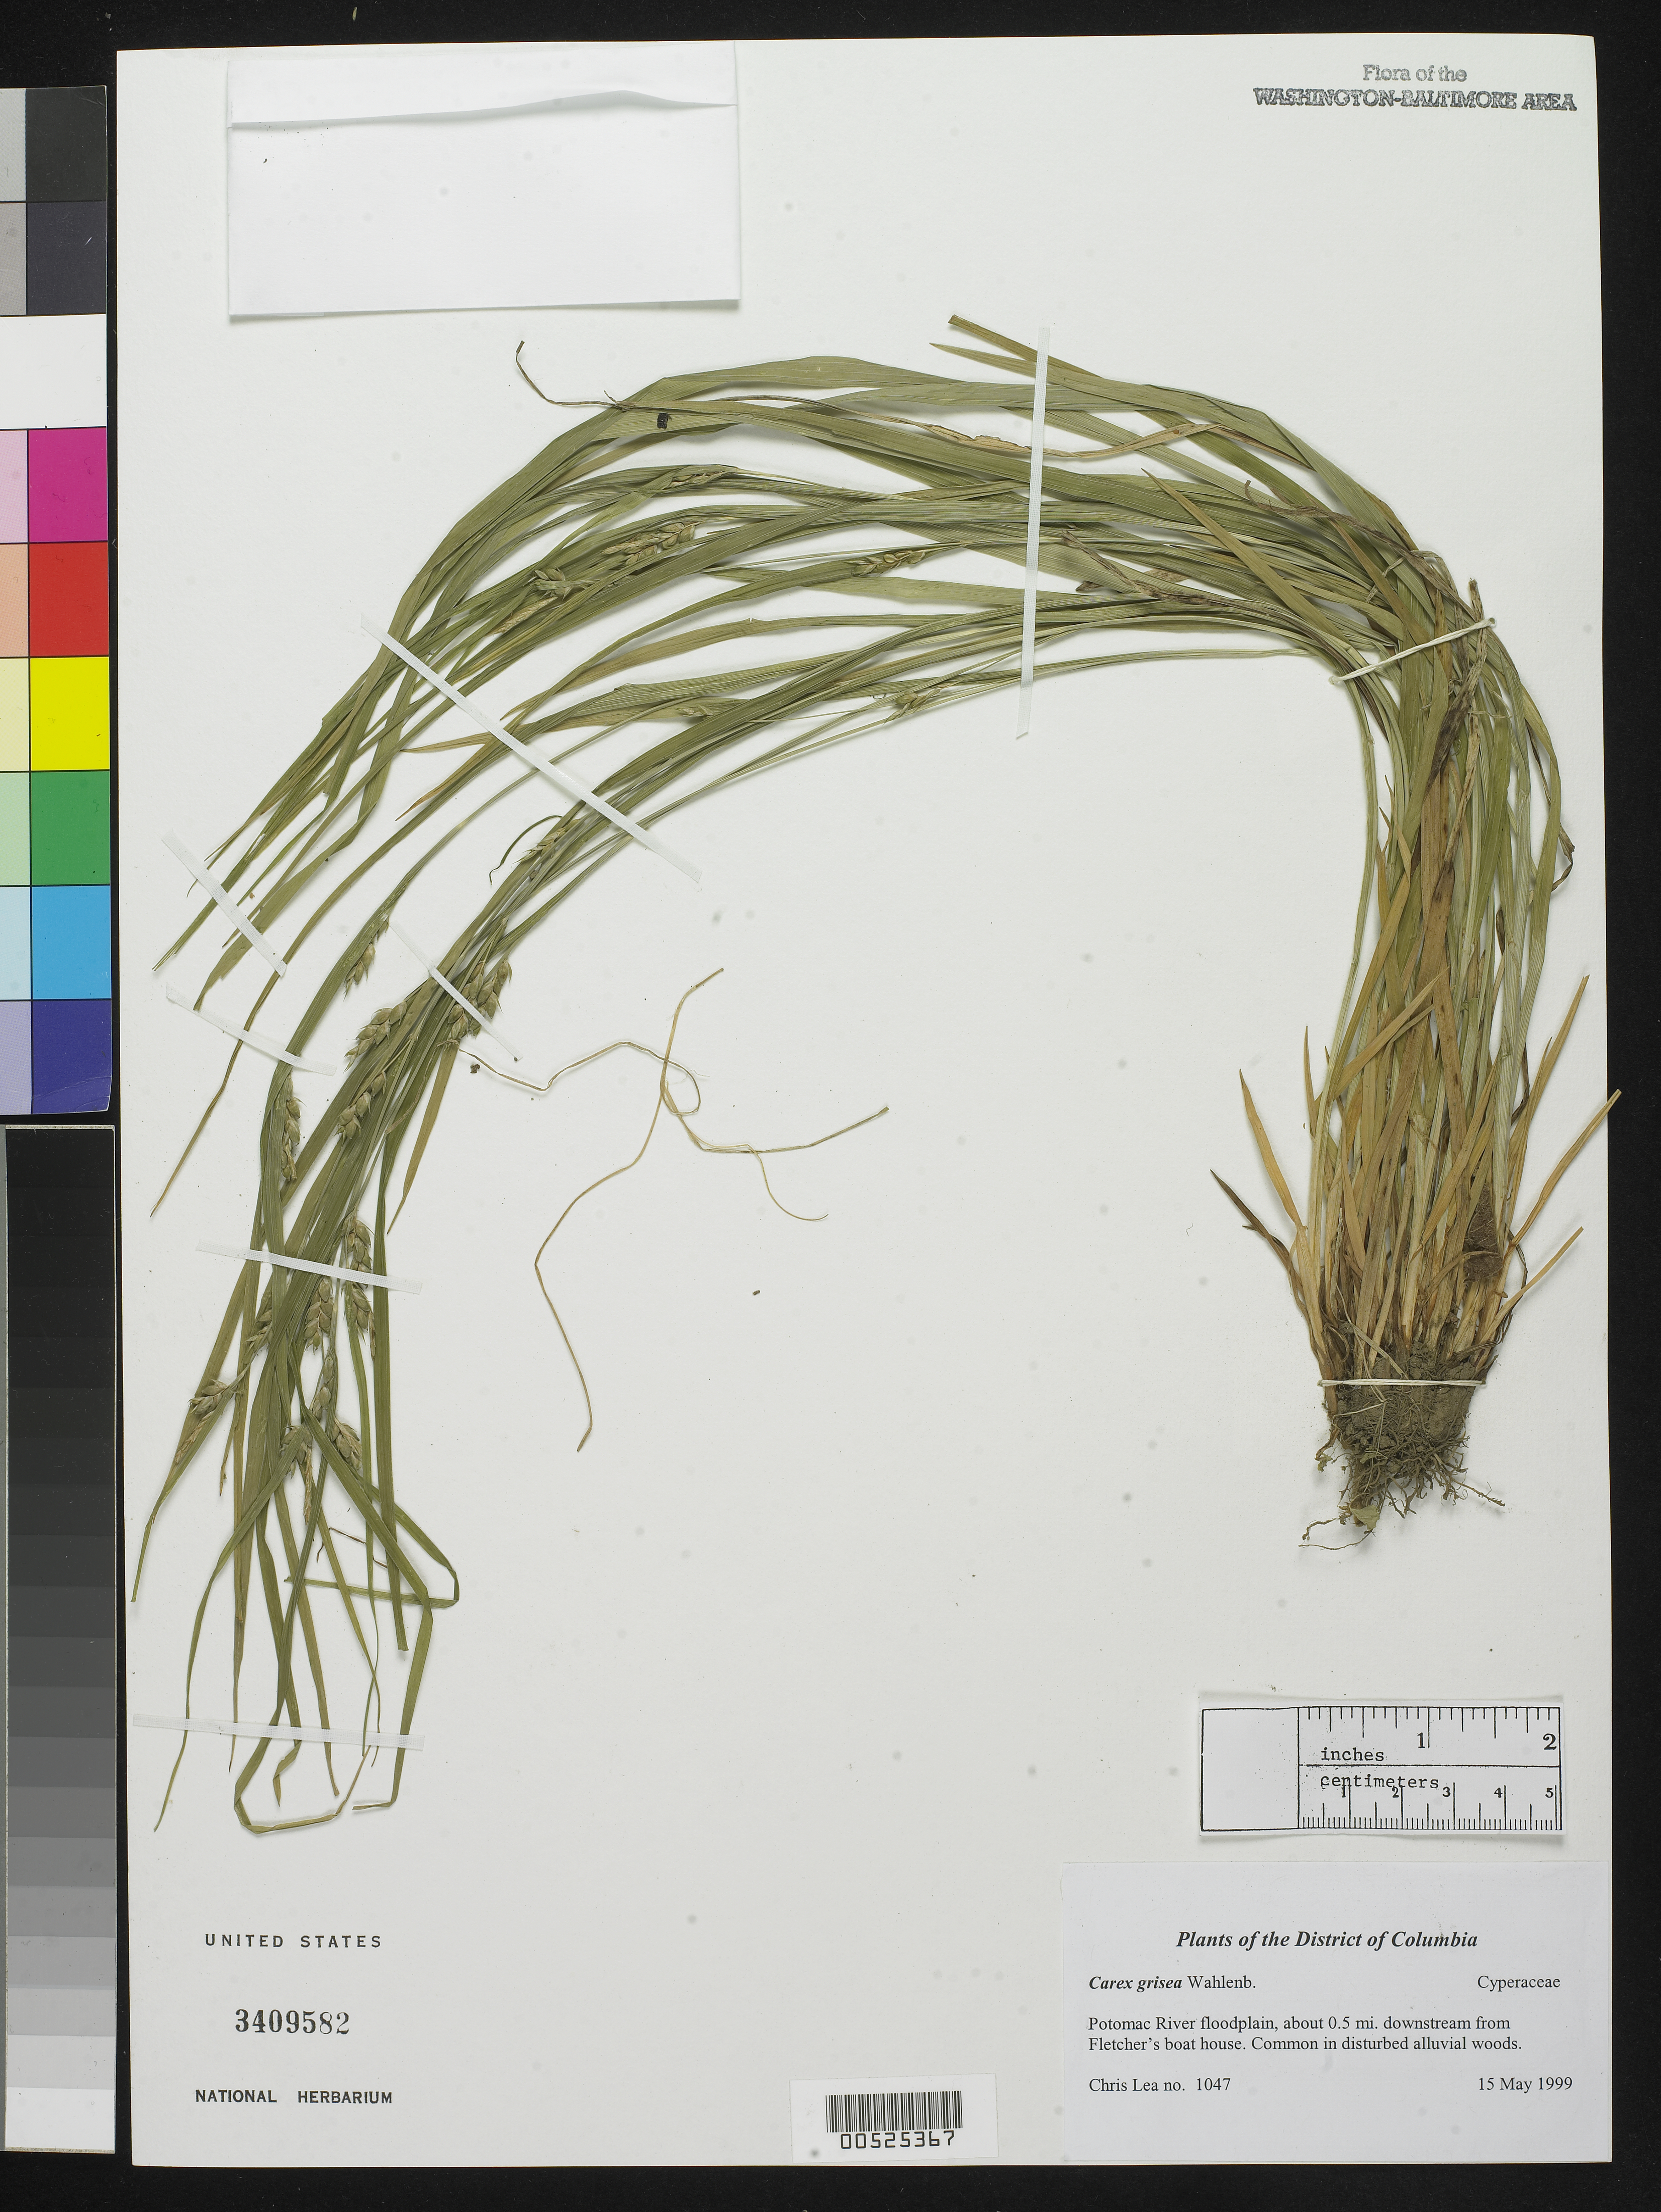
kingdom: Plantae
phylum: Tracheophyta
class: Liliopsida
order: Poales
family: Cyperaceae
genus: Carex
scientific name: Carex grisea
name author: Wahlenb.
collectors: C. Lea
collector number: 1047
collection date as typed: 15 May 1999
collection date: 1999-05-15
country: United States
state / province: Maryland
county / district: Montgomery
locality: Potomac River floodplain, about 0.5 mi. downstream from Fletcher's boat house.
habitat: Common in disturbed alluvial woods.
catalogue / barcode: US 3409582